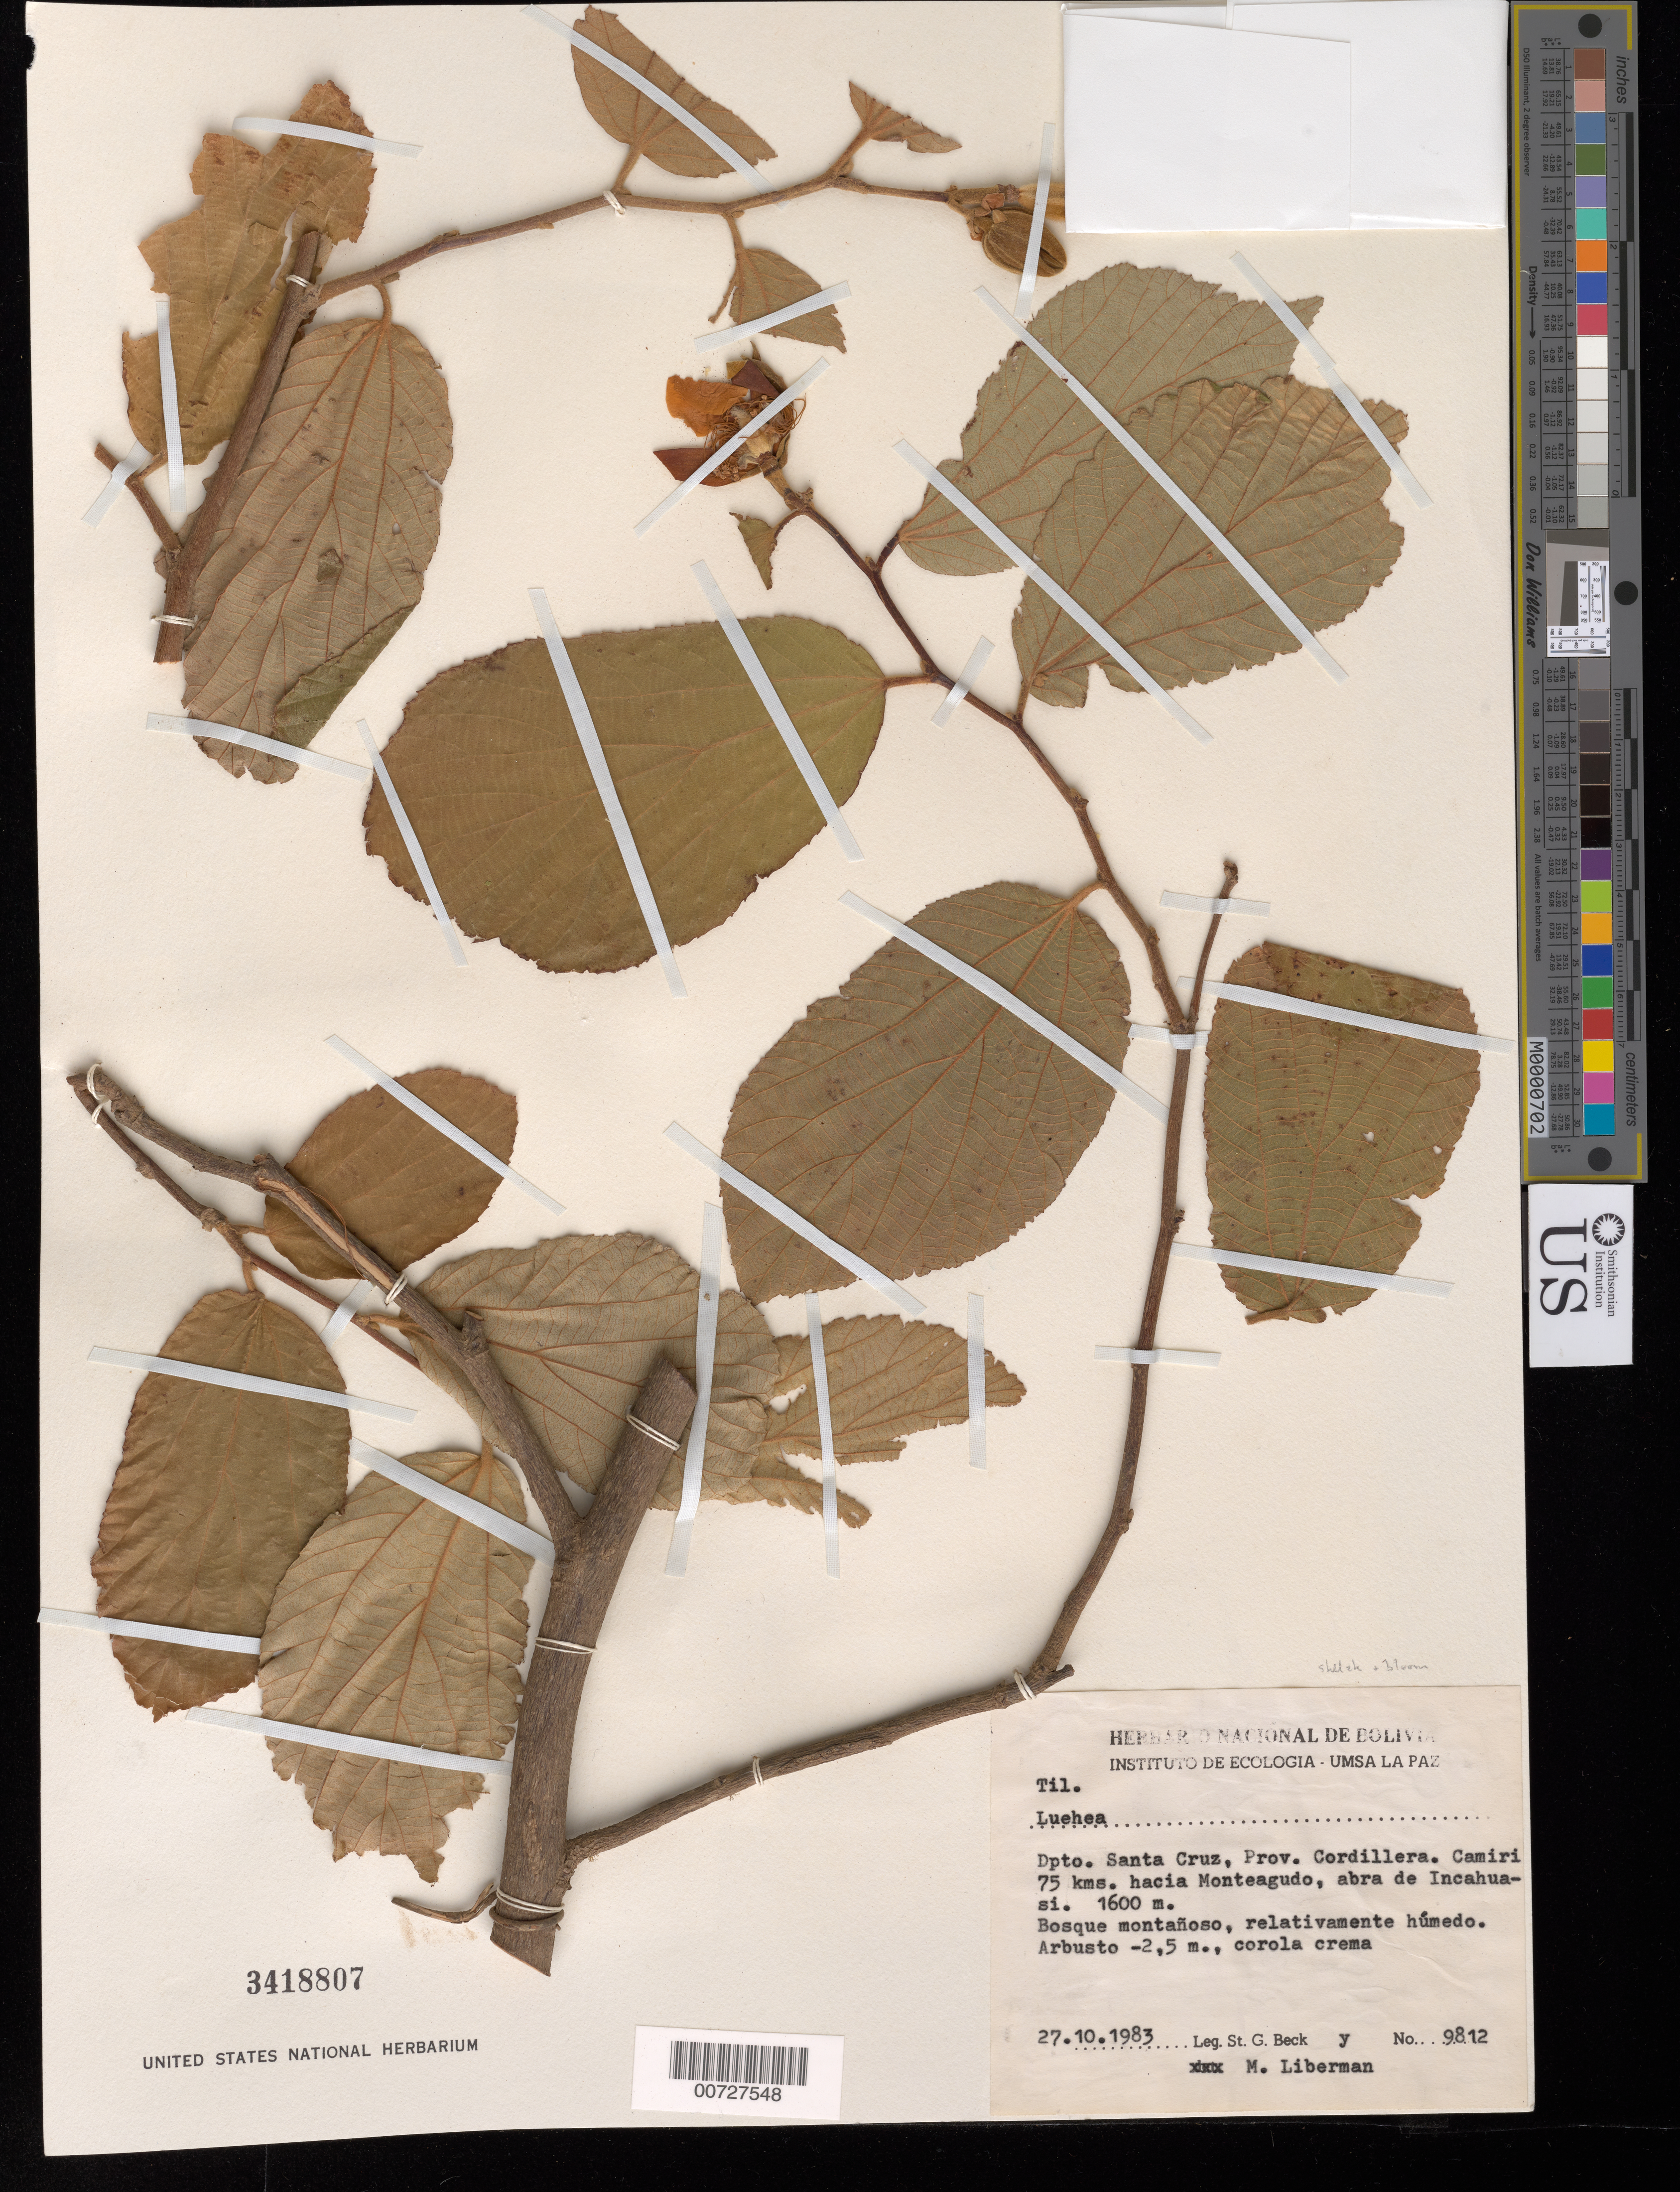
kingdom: Plantae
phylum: Tracheophyta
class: Magnoliopsida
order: Malvales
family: Malvaceae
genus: Luehea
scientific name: Luehea sp.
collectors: S. G. Beck & M. Liberman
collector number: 9812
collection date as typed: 27 Oct 1983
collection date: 1983-10-27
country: Bolivia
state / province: Santa Cruz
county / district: Cordillera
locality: Camiri 75 kms. Hacia Monteagudo, abra de Incahuasi.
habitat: Bosque montañoso, relativamente húmedo.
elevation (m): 1600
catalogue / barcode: US 3418807